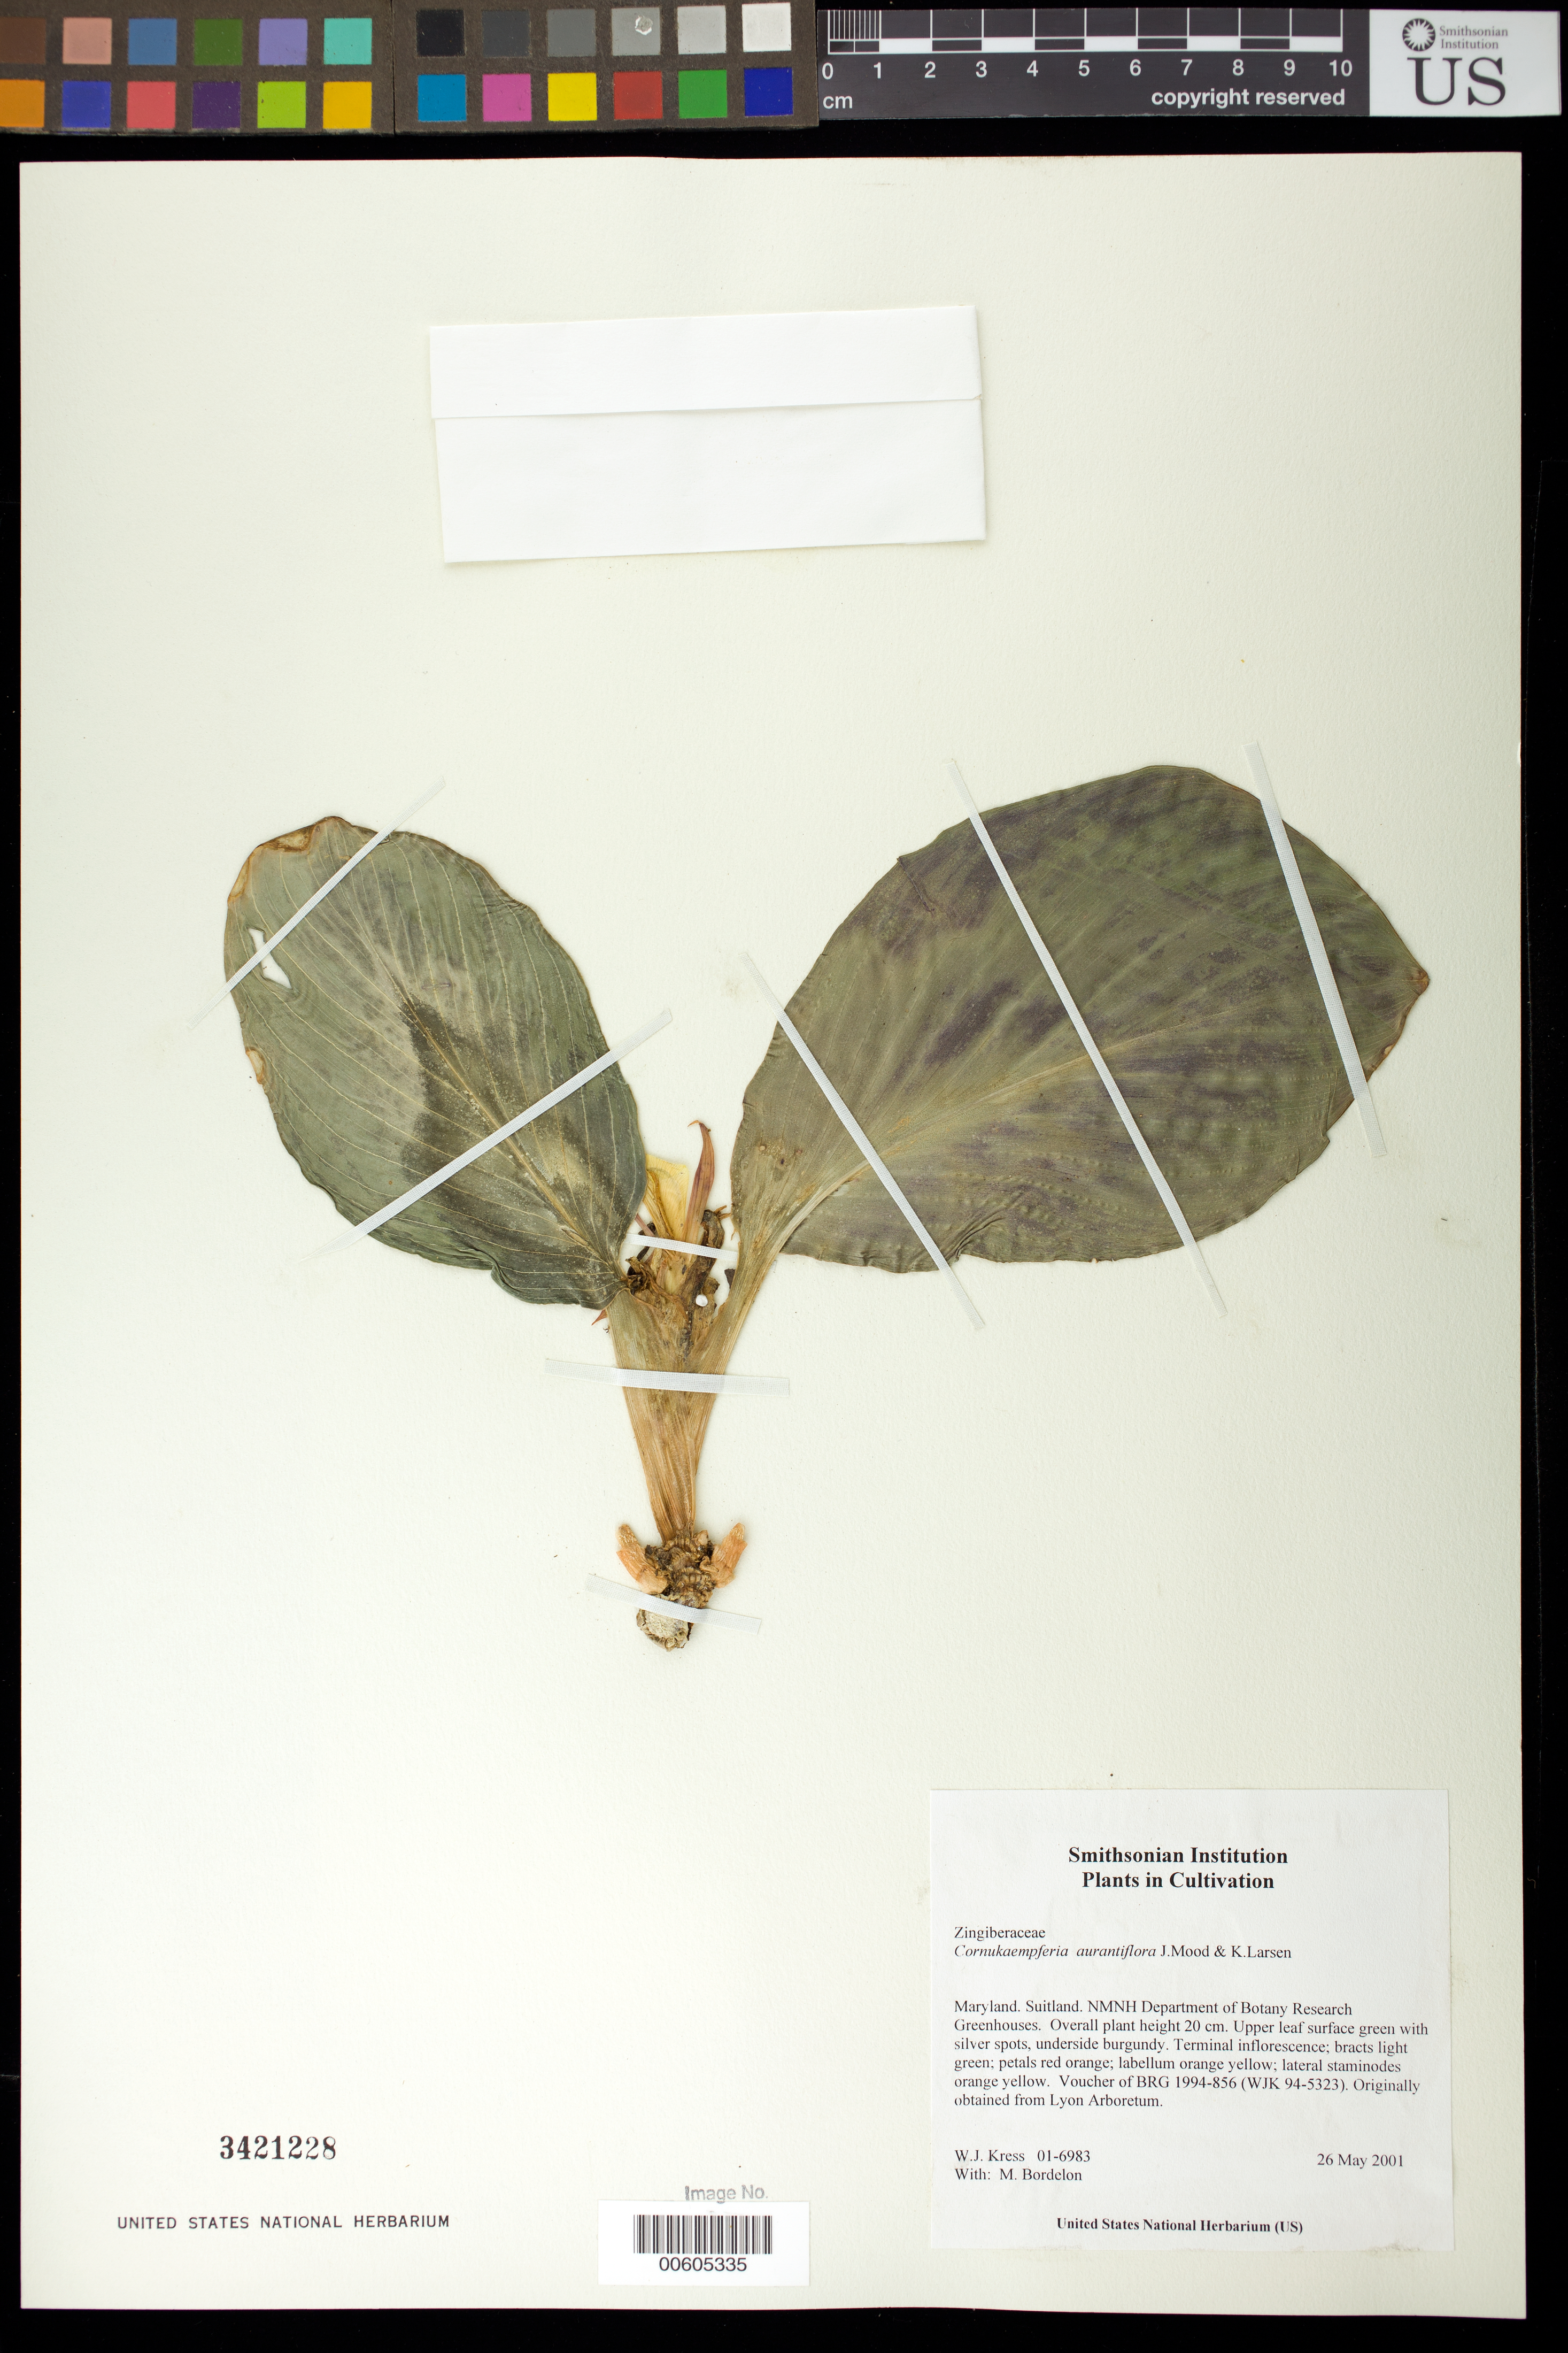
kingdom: Plantae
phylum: Tracheophyta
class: Liliopsida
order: Zingiberales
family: Zingiberaceae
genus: Cornukaempferia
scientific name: Cornukaempferia aurantiflora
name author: Mood & K. Larsen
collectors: W. J. Kress & M. Bordelon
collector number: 01-6983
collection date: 2001-05-26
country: United States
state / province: Maryland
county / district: Prince George's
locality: NMNH Botany Research Greenhouses. Suitland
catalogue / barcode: US 3421228